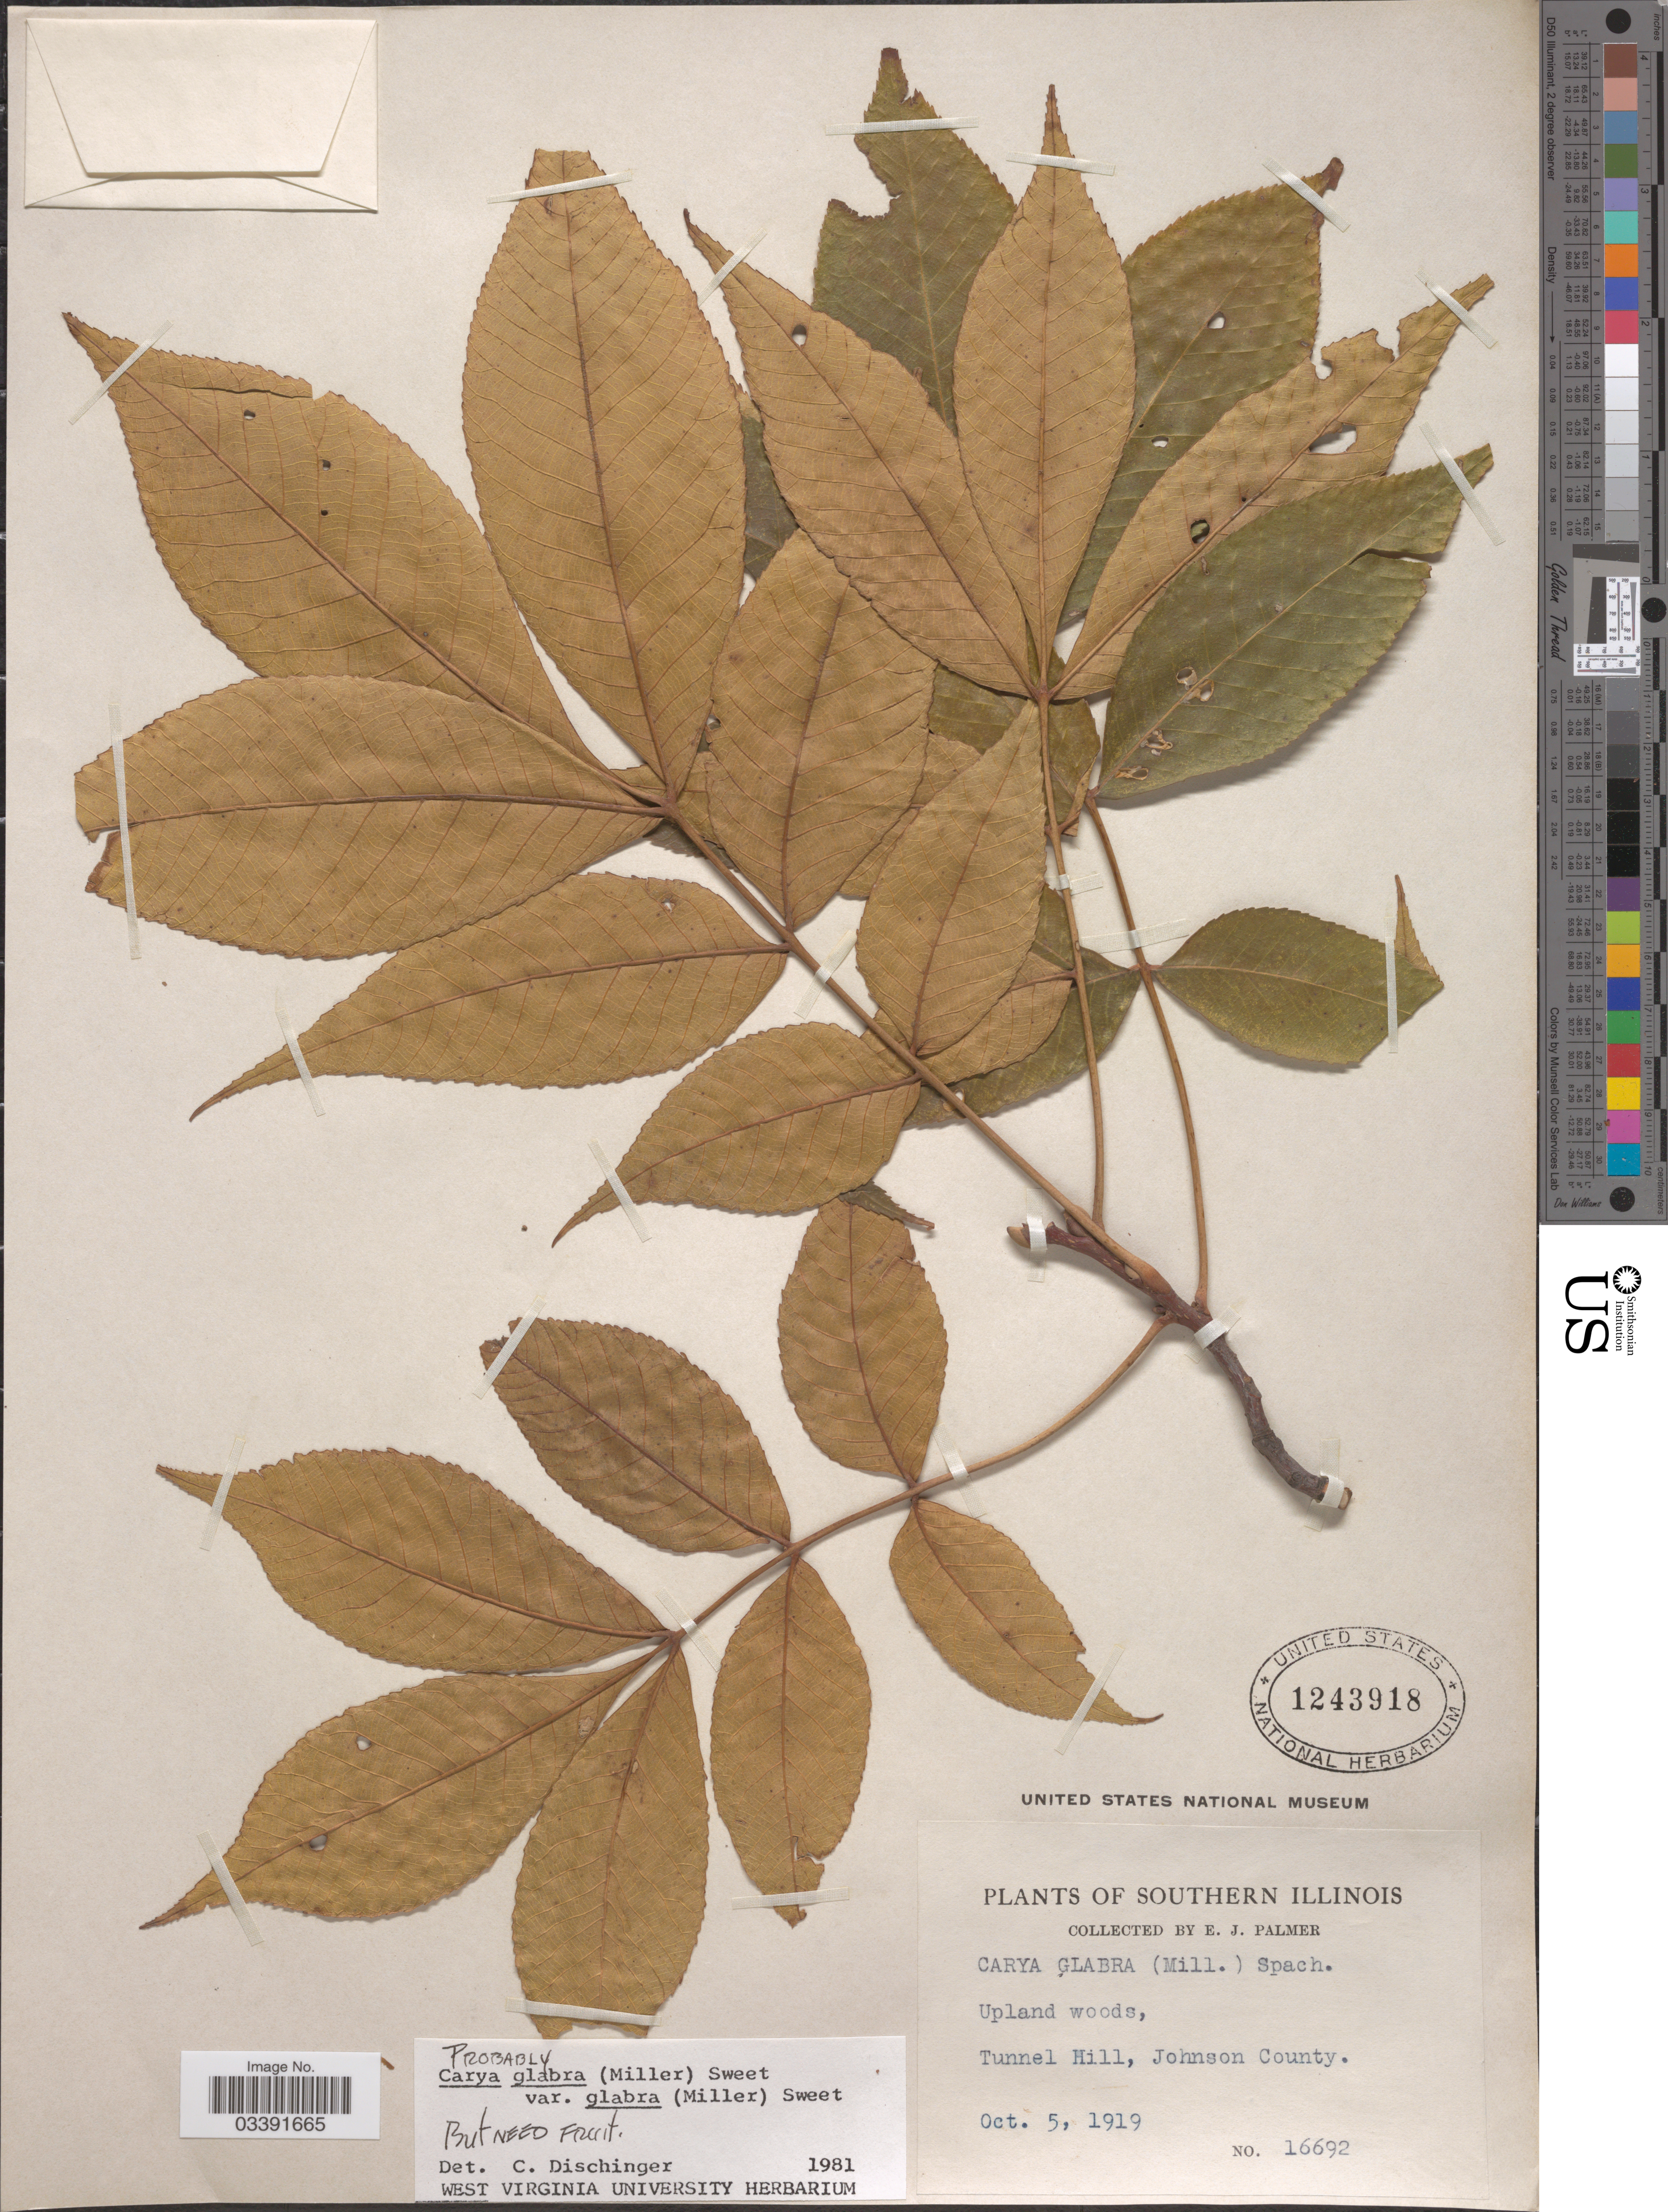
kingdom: Plantae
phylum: Tracheophyta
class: Magnoliopsida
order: Fagales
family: Juglandaceae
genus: Carya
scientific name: Carya glabra var. glabra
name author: (Mill.) Sweet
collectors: E. J. Palmer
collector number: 16692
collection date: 1919-10-05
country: United States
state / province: Illinois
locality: Southern Illinois. Tunnel Hill, Johnson County.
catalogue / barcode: US 1243918